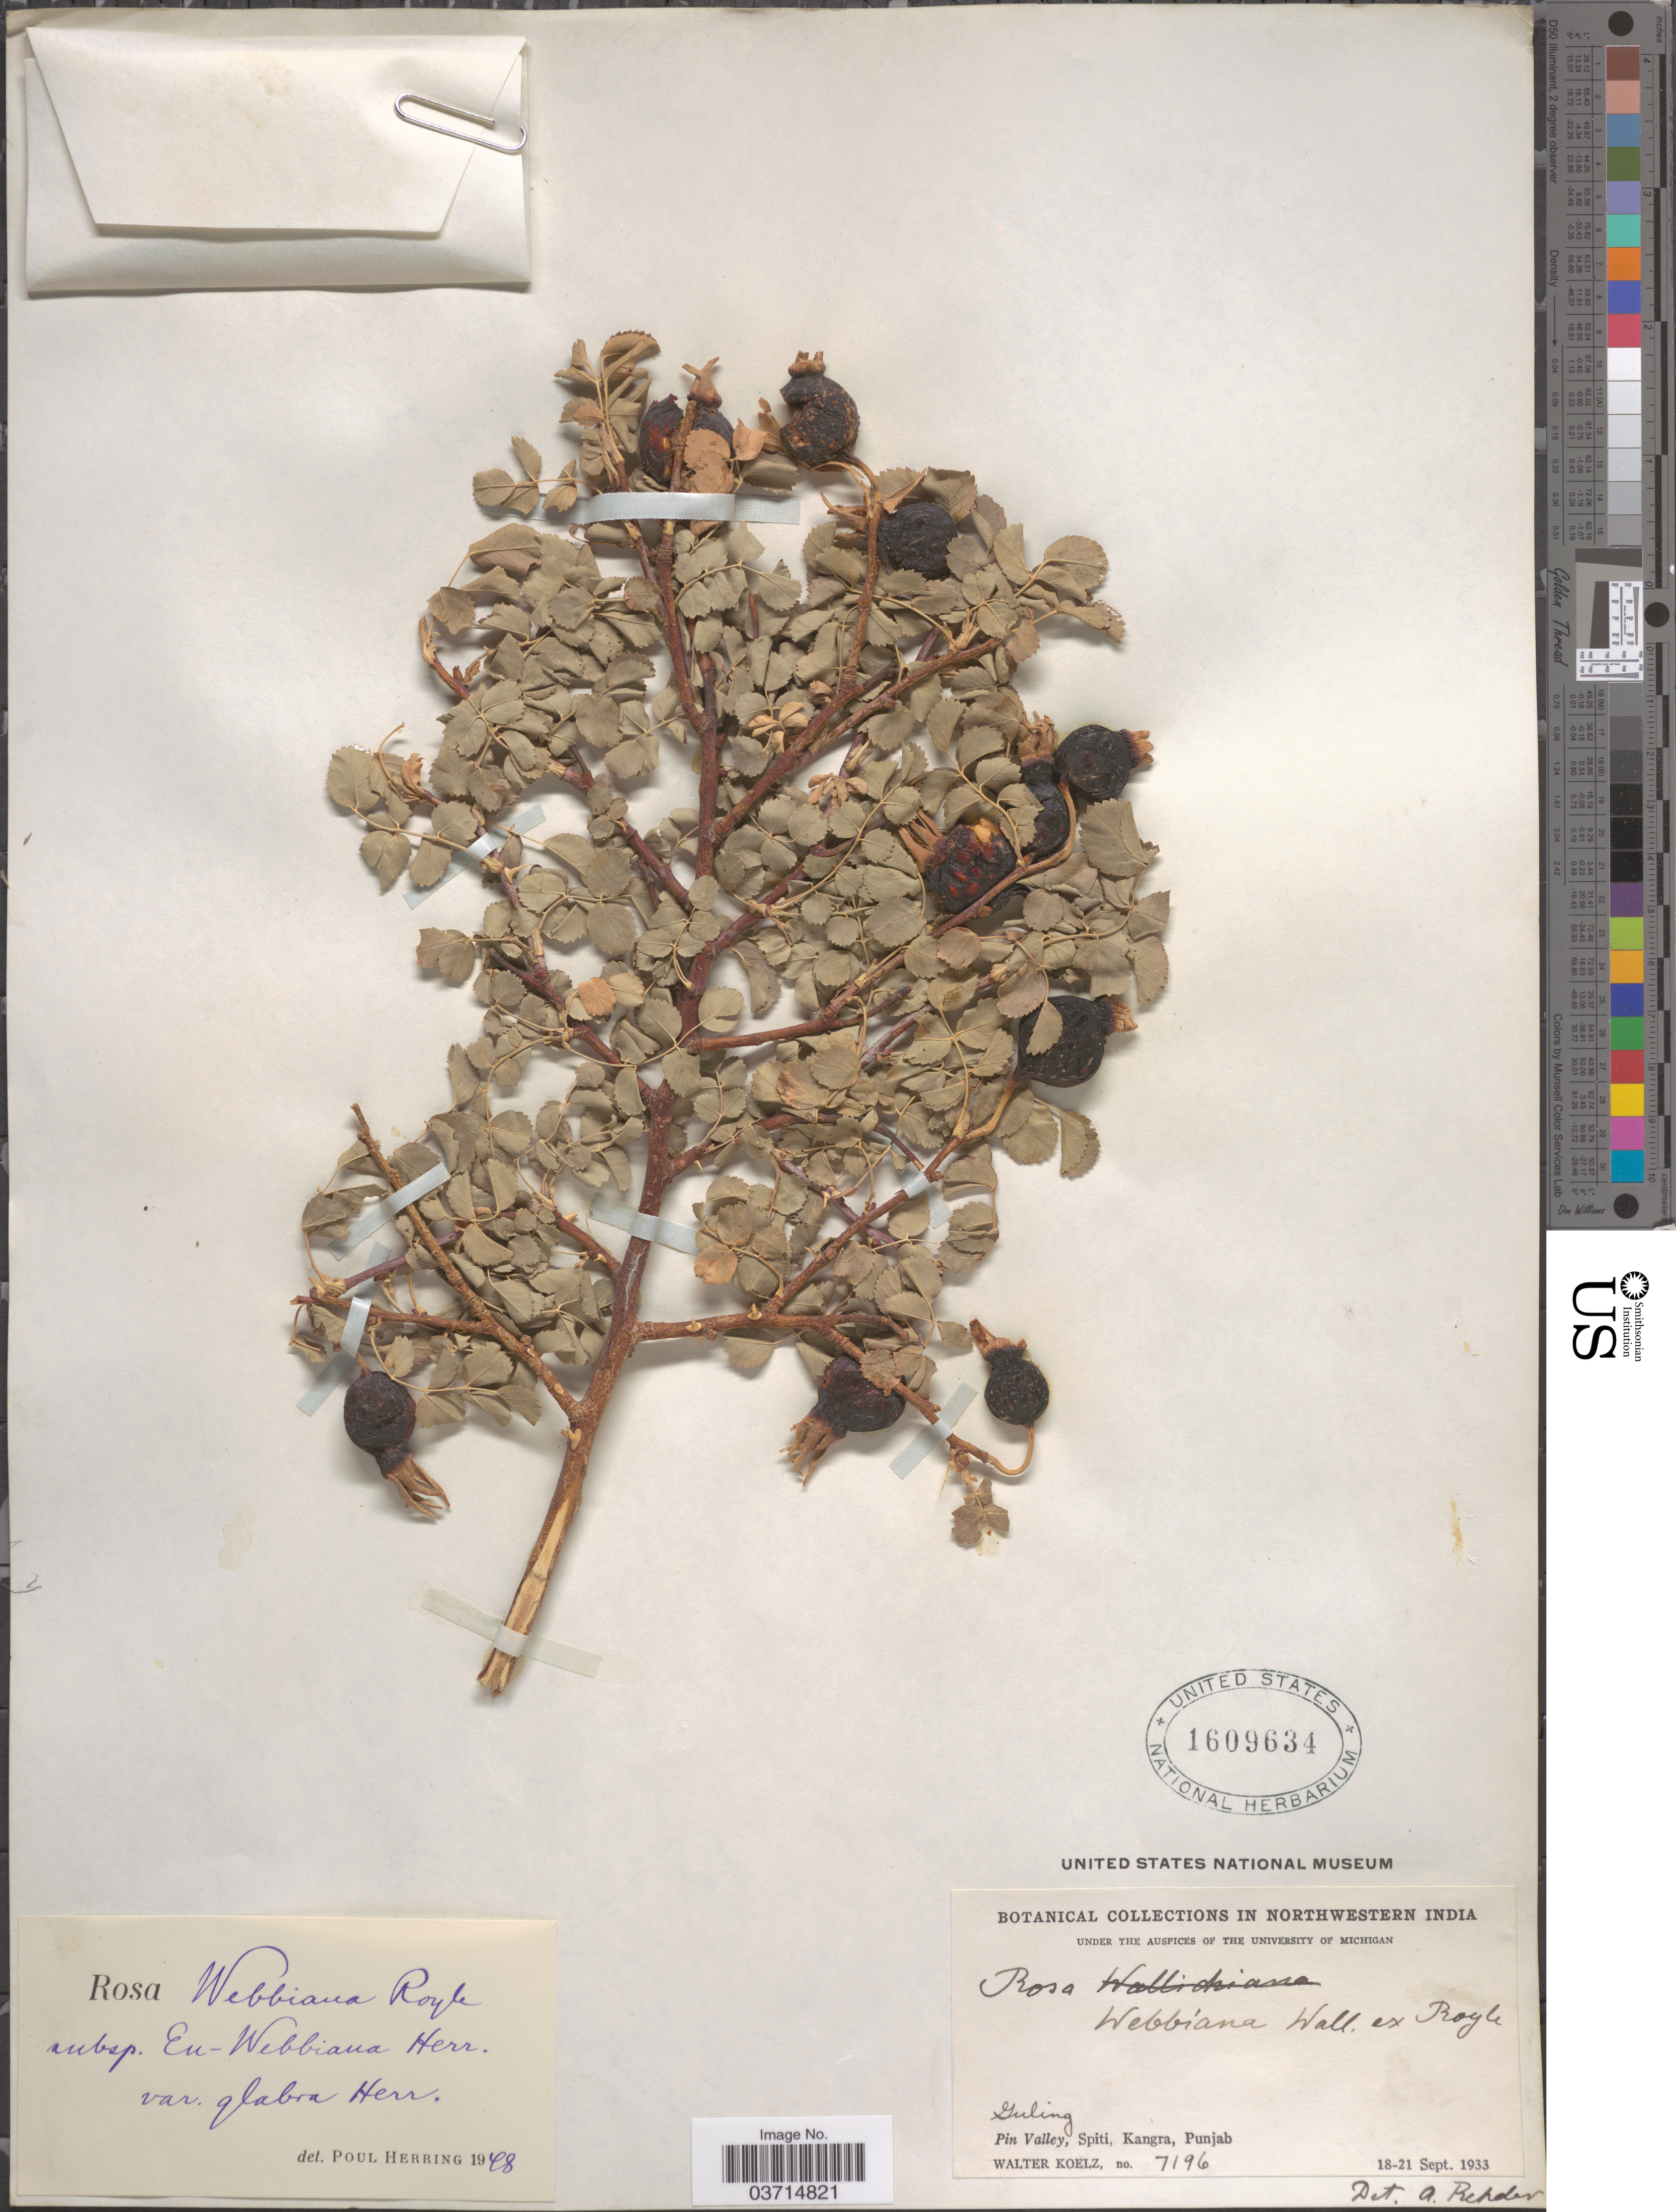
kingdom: Plantae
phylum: Tracheophyta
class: Magnoliopsida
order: Rosales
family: Rosaceae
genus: Rosa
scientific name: Rosa webbiana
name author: Wall. ex Royle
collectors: W. N. Koelz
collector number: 7196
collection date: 1933-09-18/1933-09-21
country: India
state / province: Punjab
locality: Northwestern India. Guling. Pin Valley, Spiti, Kangra.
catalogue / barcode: US 1609634